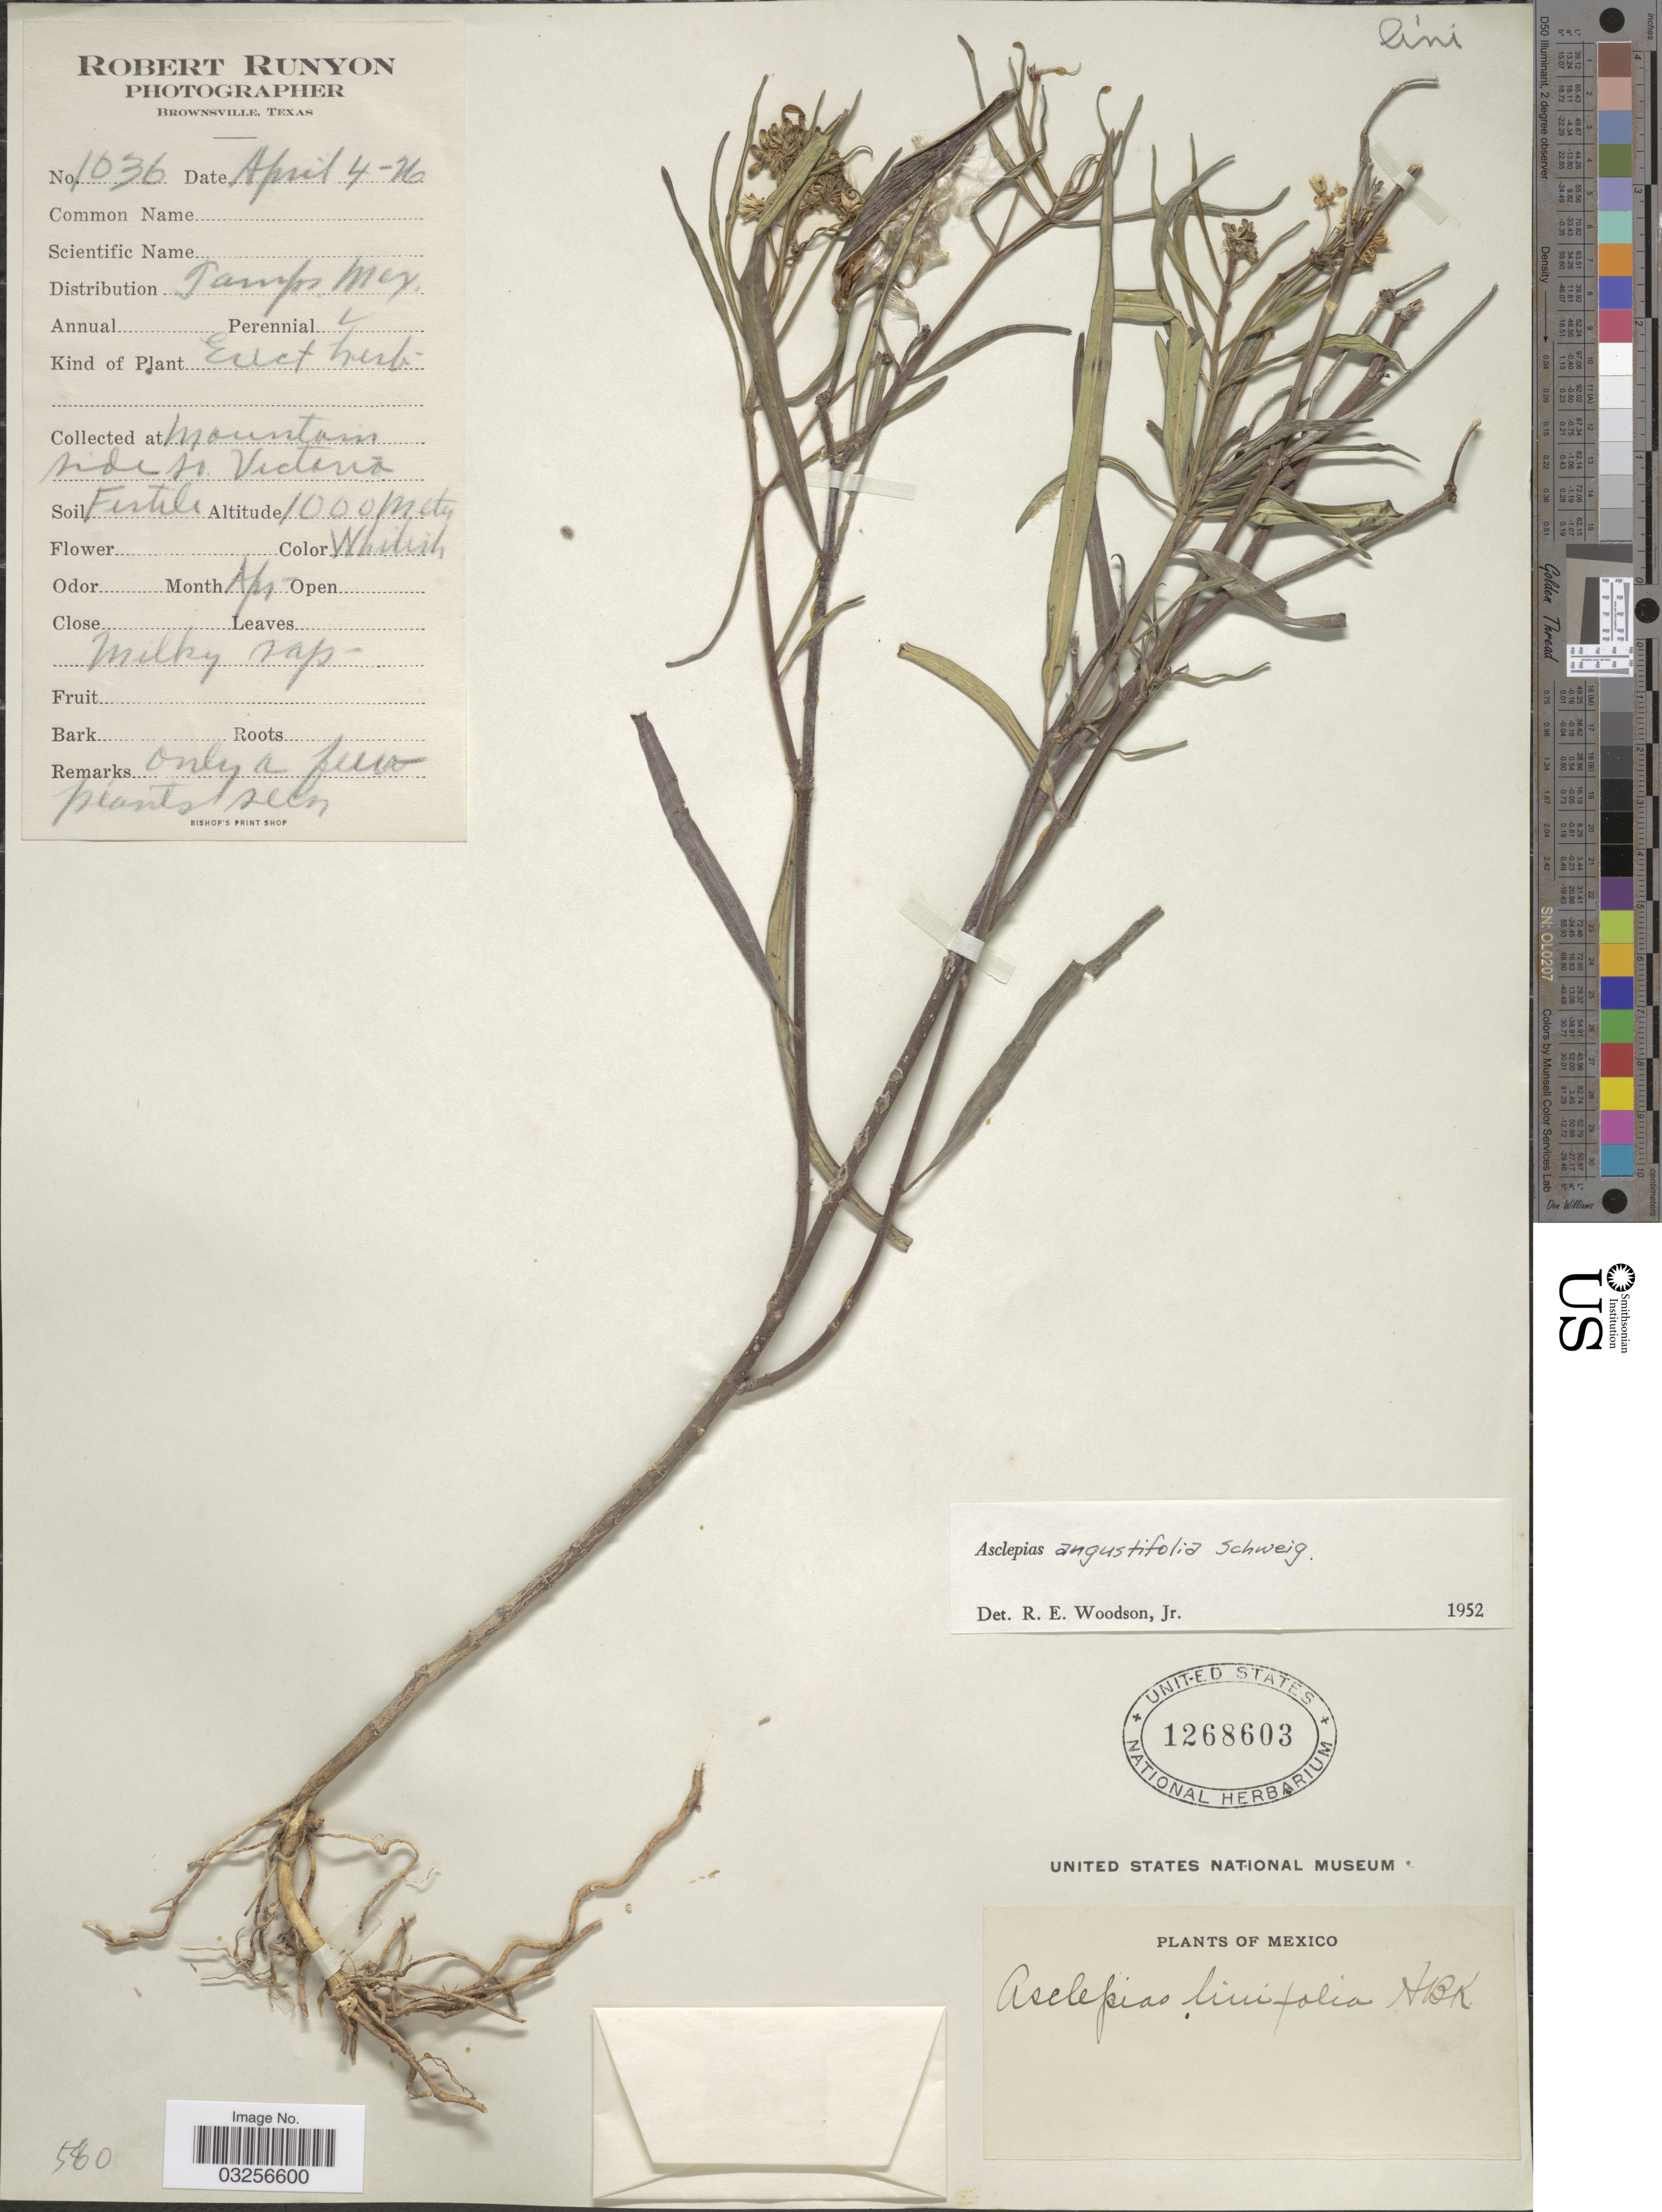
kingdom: Plantae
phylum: Tracheophyta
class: Magnoliopsida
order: Gentianales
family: Apocynaceae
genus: Asclepias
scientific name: Asclepias angustifolia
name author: Schweigg.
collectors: R. Runyon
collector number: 1036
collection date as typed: Transcribed d/m/y: 4/4/26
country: Mexico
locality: Mountains side so. Victoria.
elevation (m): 1000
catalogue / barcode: US 1268603